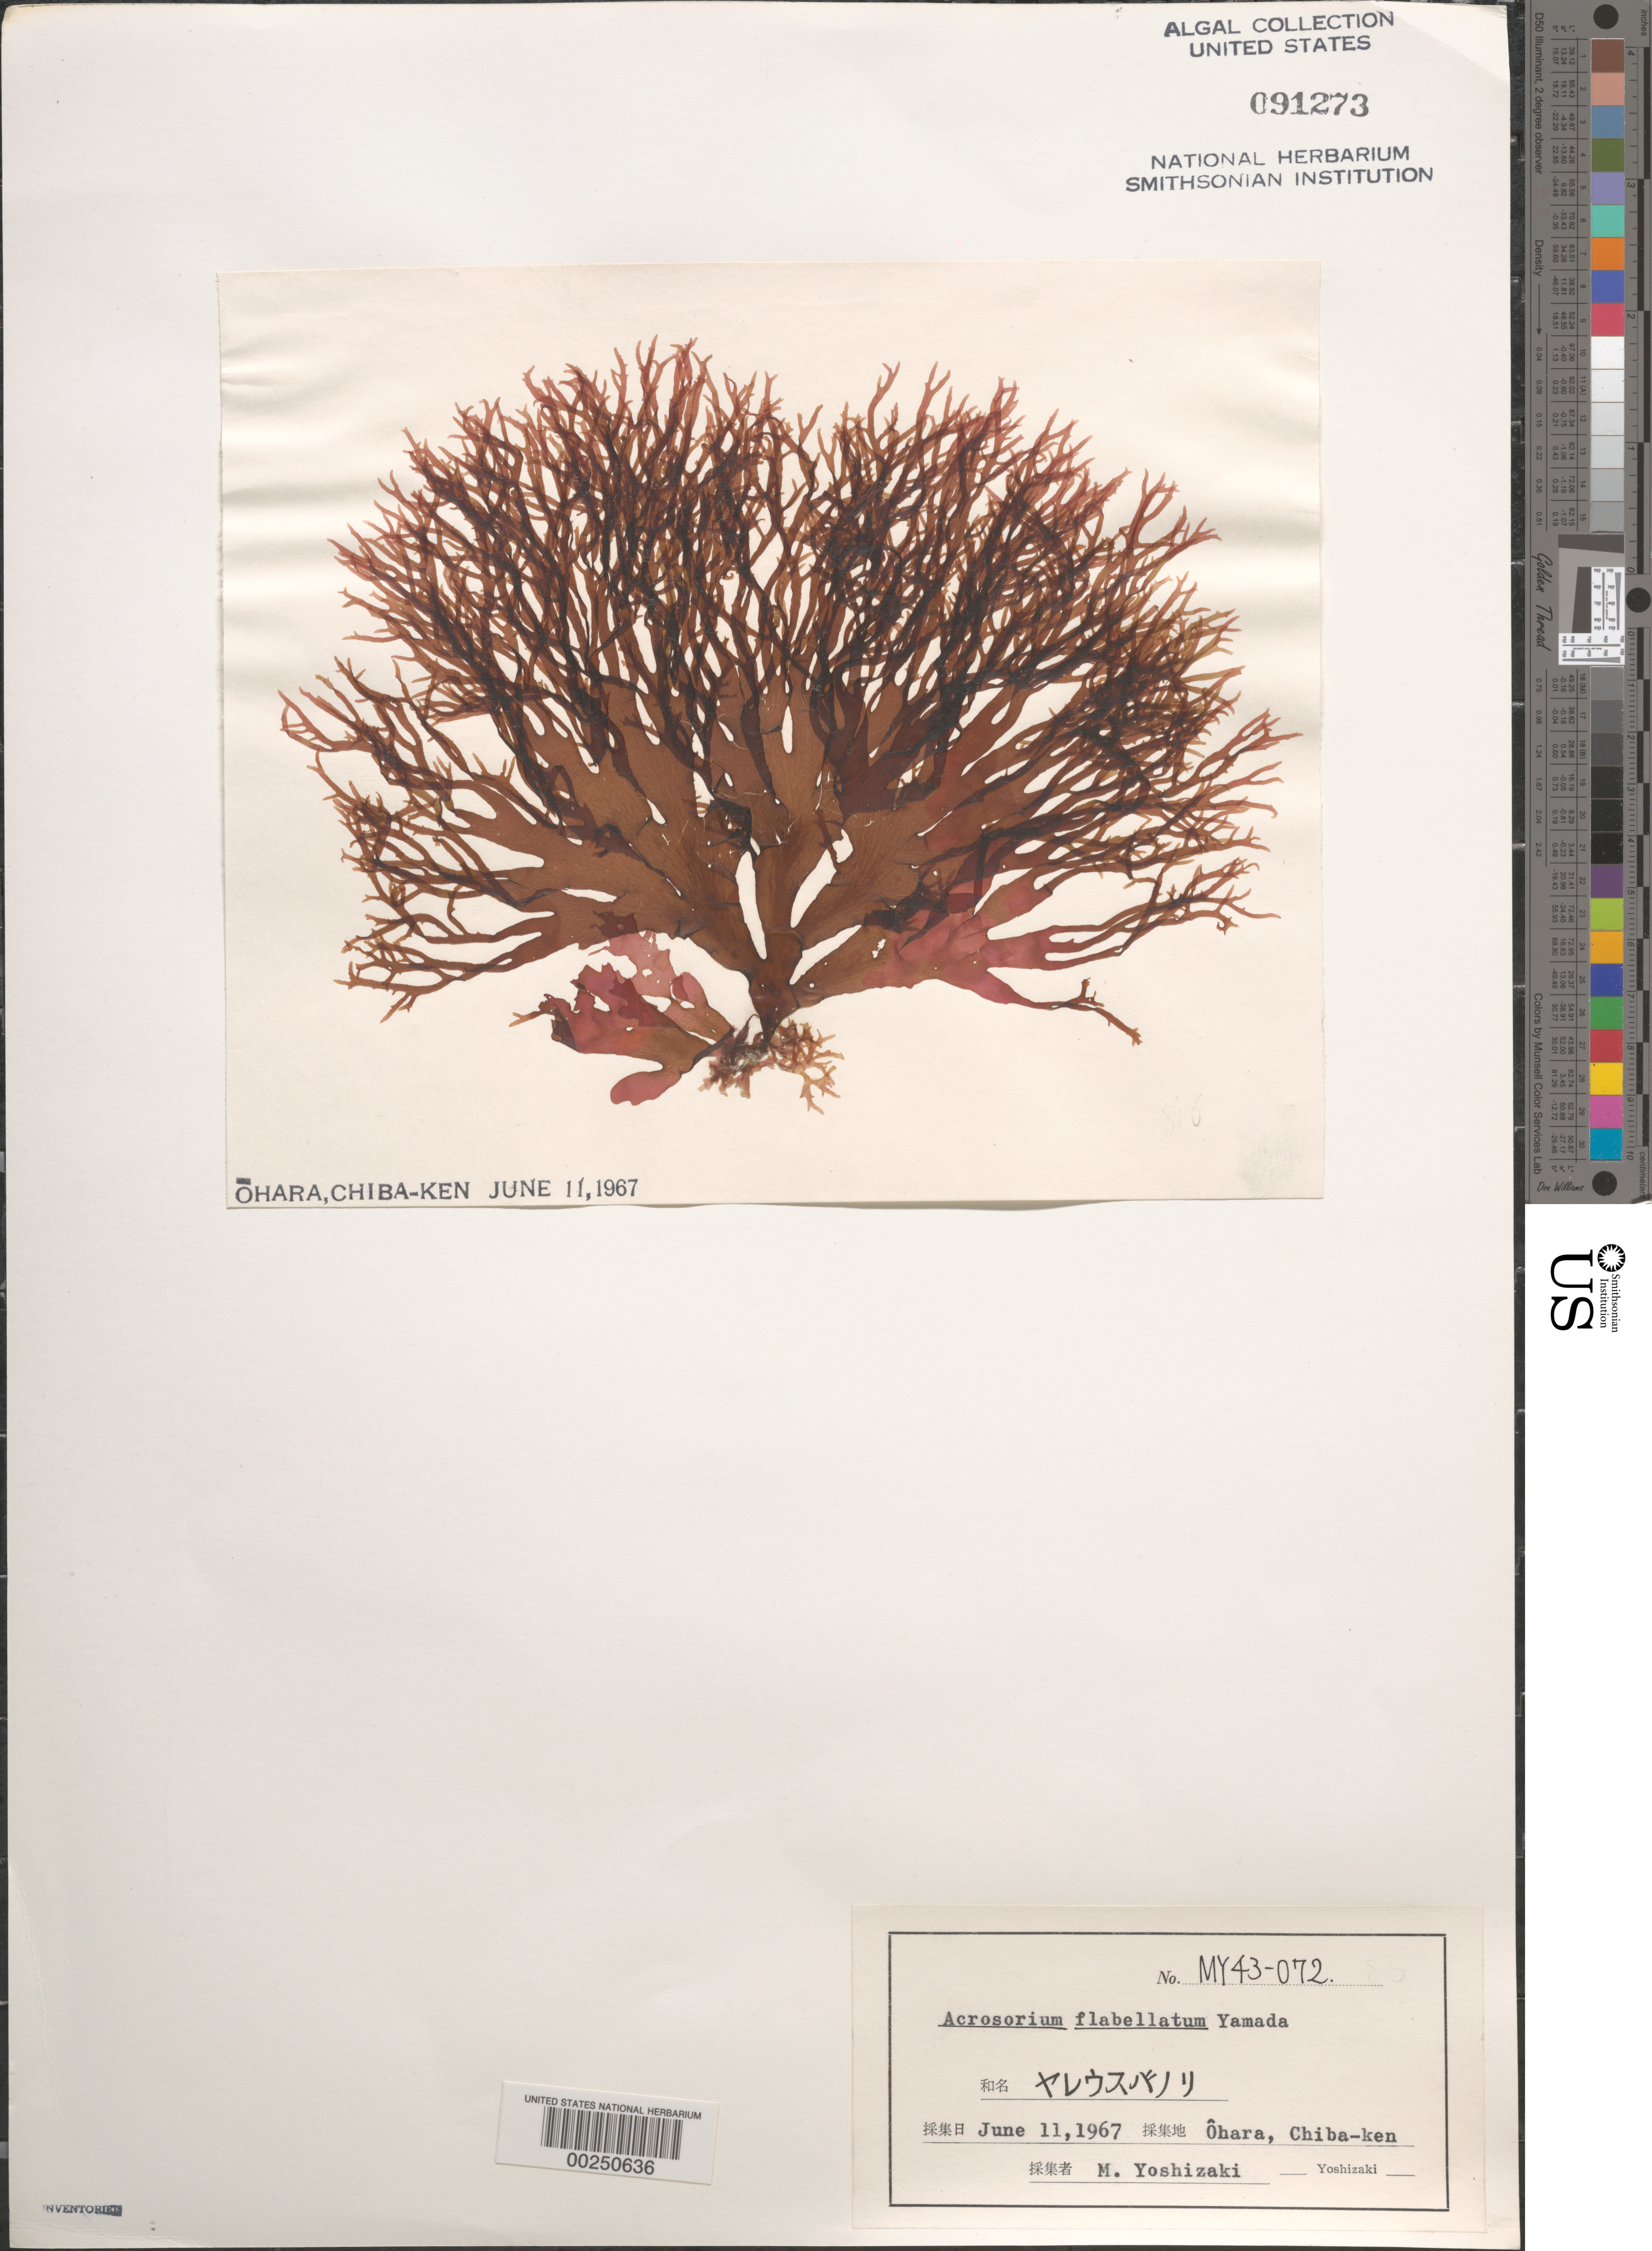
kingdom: Plantae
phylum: Rhodophyta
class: Florideophyceae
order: Ceramiales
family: Delesseriaceae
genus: Acrosorium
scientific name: Acrosorium flabellatum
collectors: M. Yoshizaki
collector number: My 43-072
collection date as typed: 11 Jun 1967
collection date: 1967-06-11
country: Japan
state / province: Tiba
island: Honshu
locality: Ohara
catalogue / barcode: US 91273